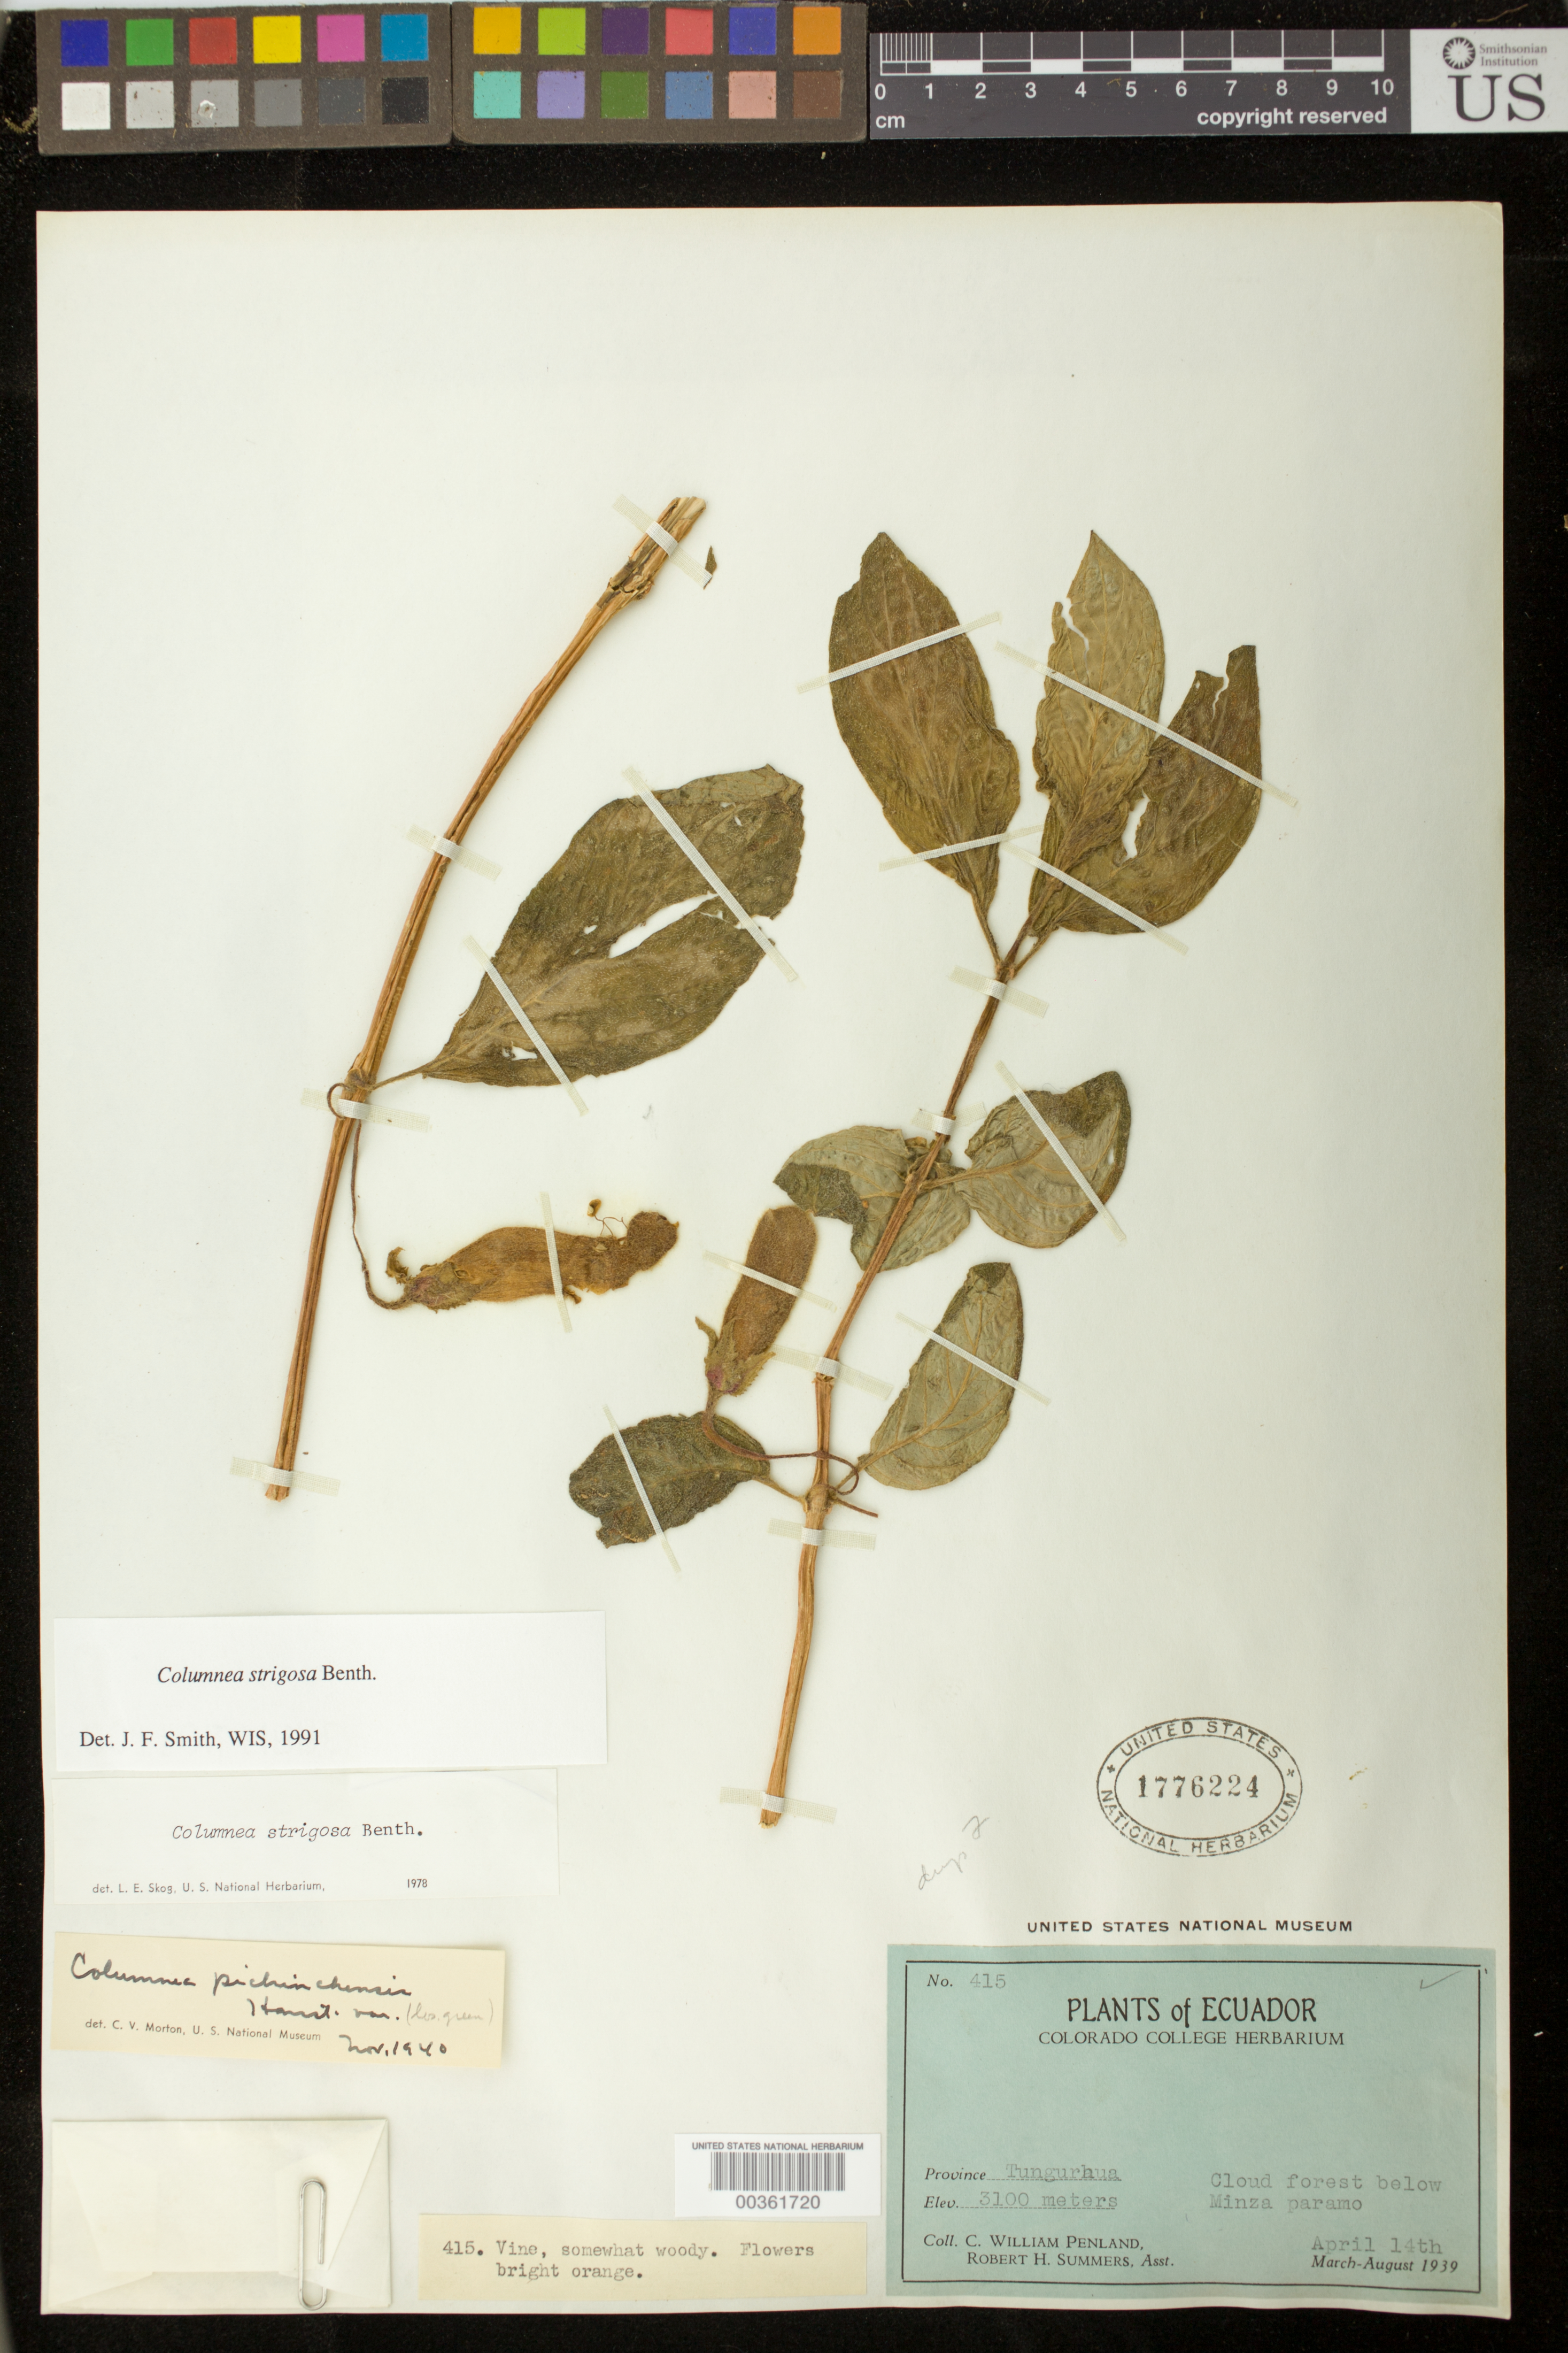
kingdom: Plantae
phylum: Tracheophyta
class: Magnoliopsida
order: Lamiales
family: Gesneriaceae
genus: Columnea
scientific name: Columnea strigosa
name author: Benth.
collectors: C. W. Penland & R. Summers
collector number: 415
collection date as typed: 14 Apr 1939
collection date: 1939-04-14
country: Ecuador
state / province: Tungurahua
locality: Below Minza Paramo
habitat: Cloud forest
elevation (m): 3100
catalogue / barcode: US 1776224